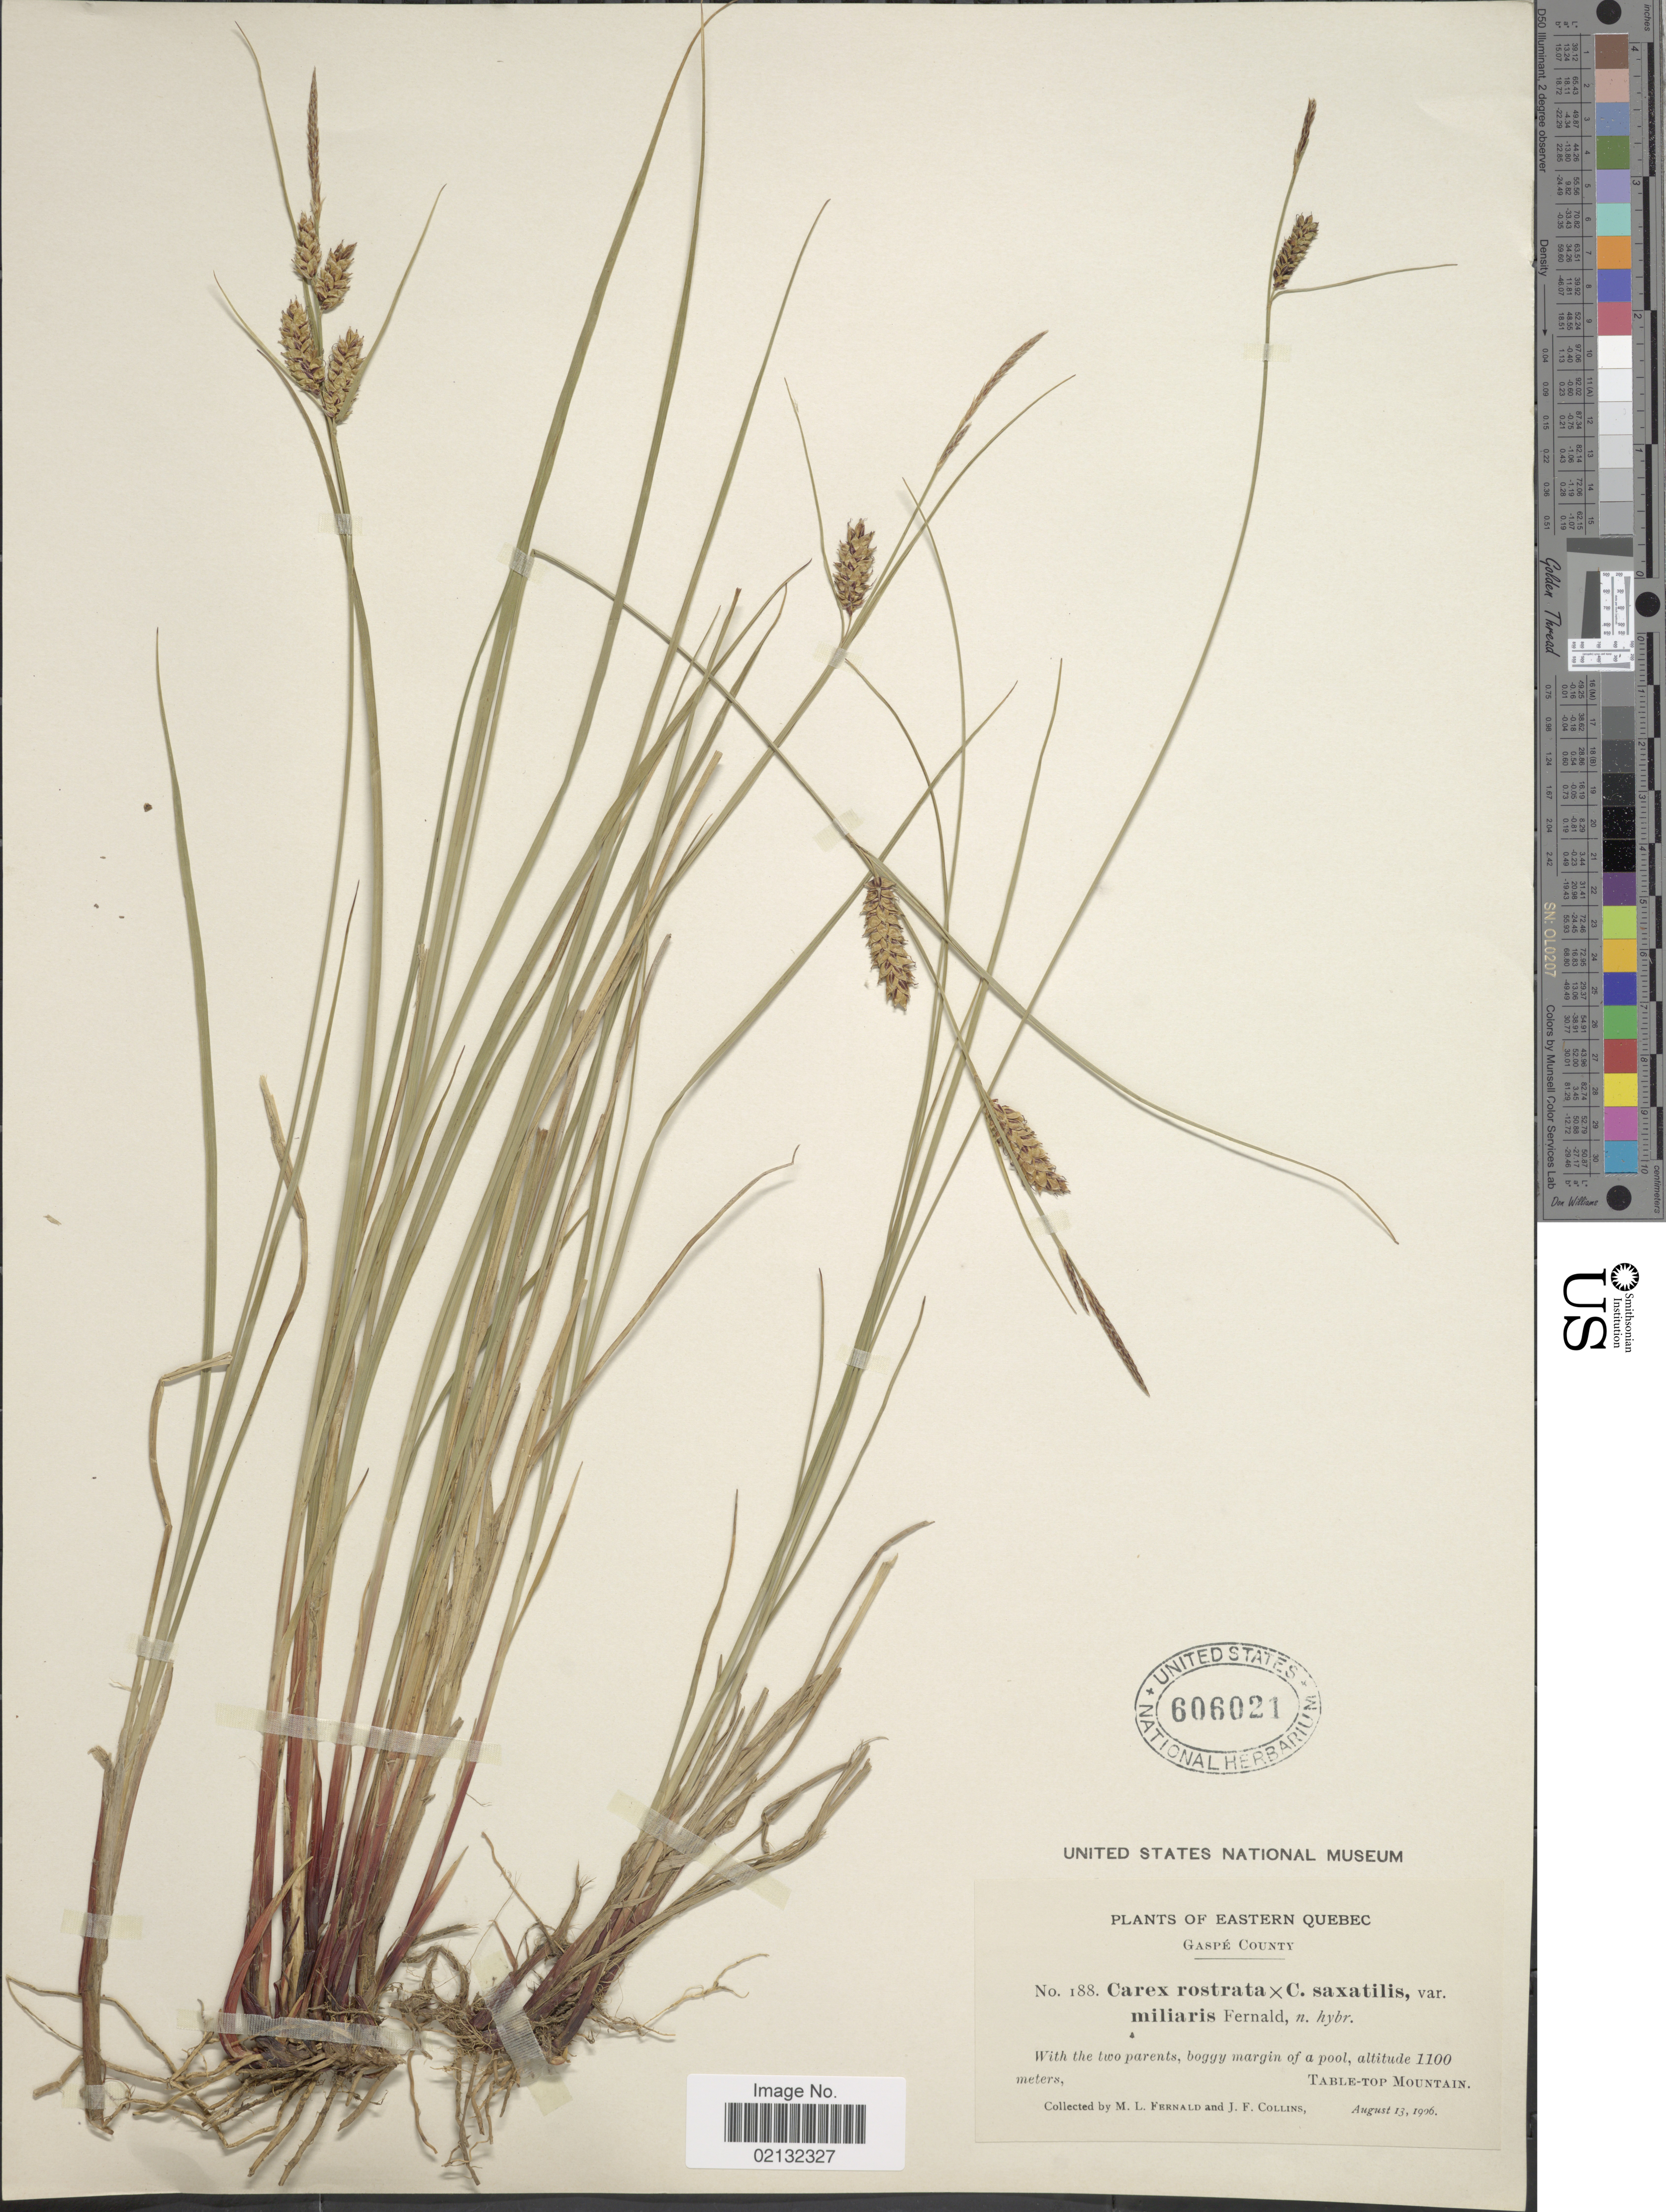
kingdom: Plantae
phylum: Tracheophyta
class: Liliopsida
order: Poales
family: Cyperaceae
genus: Carex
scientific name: Carex rostrata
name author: Stokes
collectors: M. L. Fernald & J. Collins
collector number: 188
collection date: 1906-08-13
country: Canada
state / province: Quebec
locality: Eastern Quebec, Gaspe County, with the tow parents, boggy margin of a pool , Table-Top Mountain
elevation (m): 1100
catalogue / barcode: US 606021